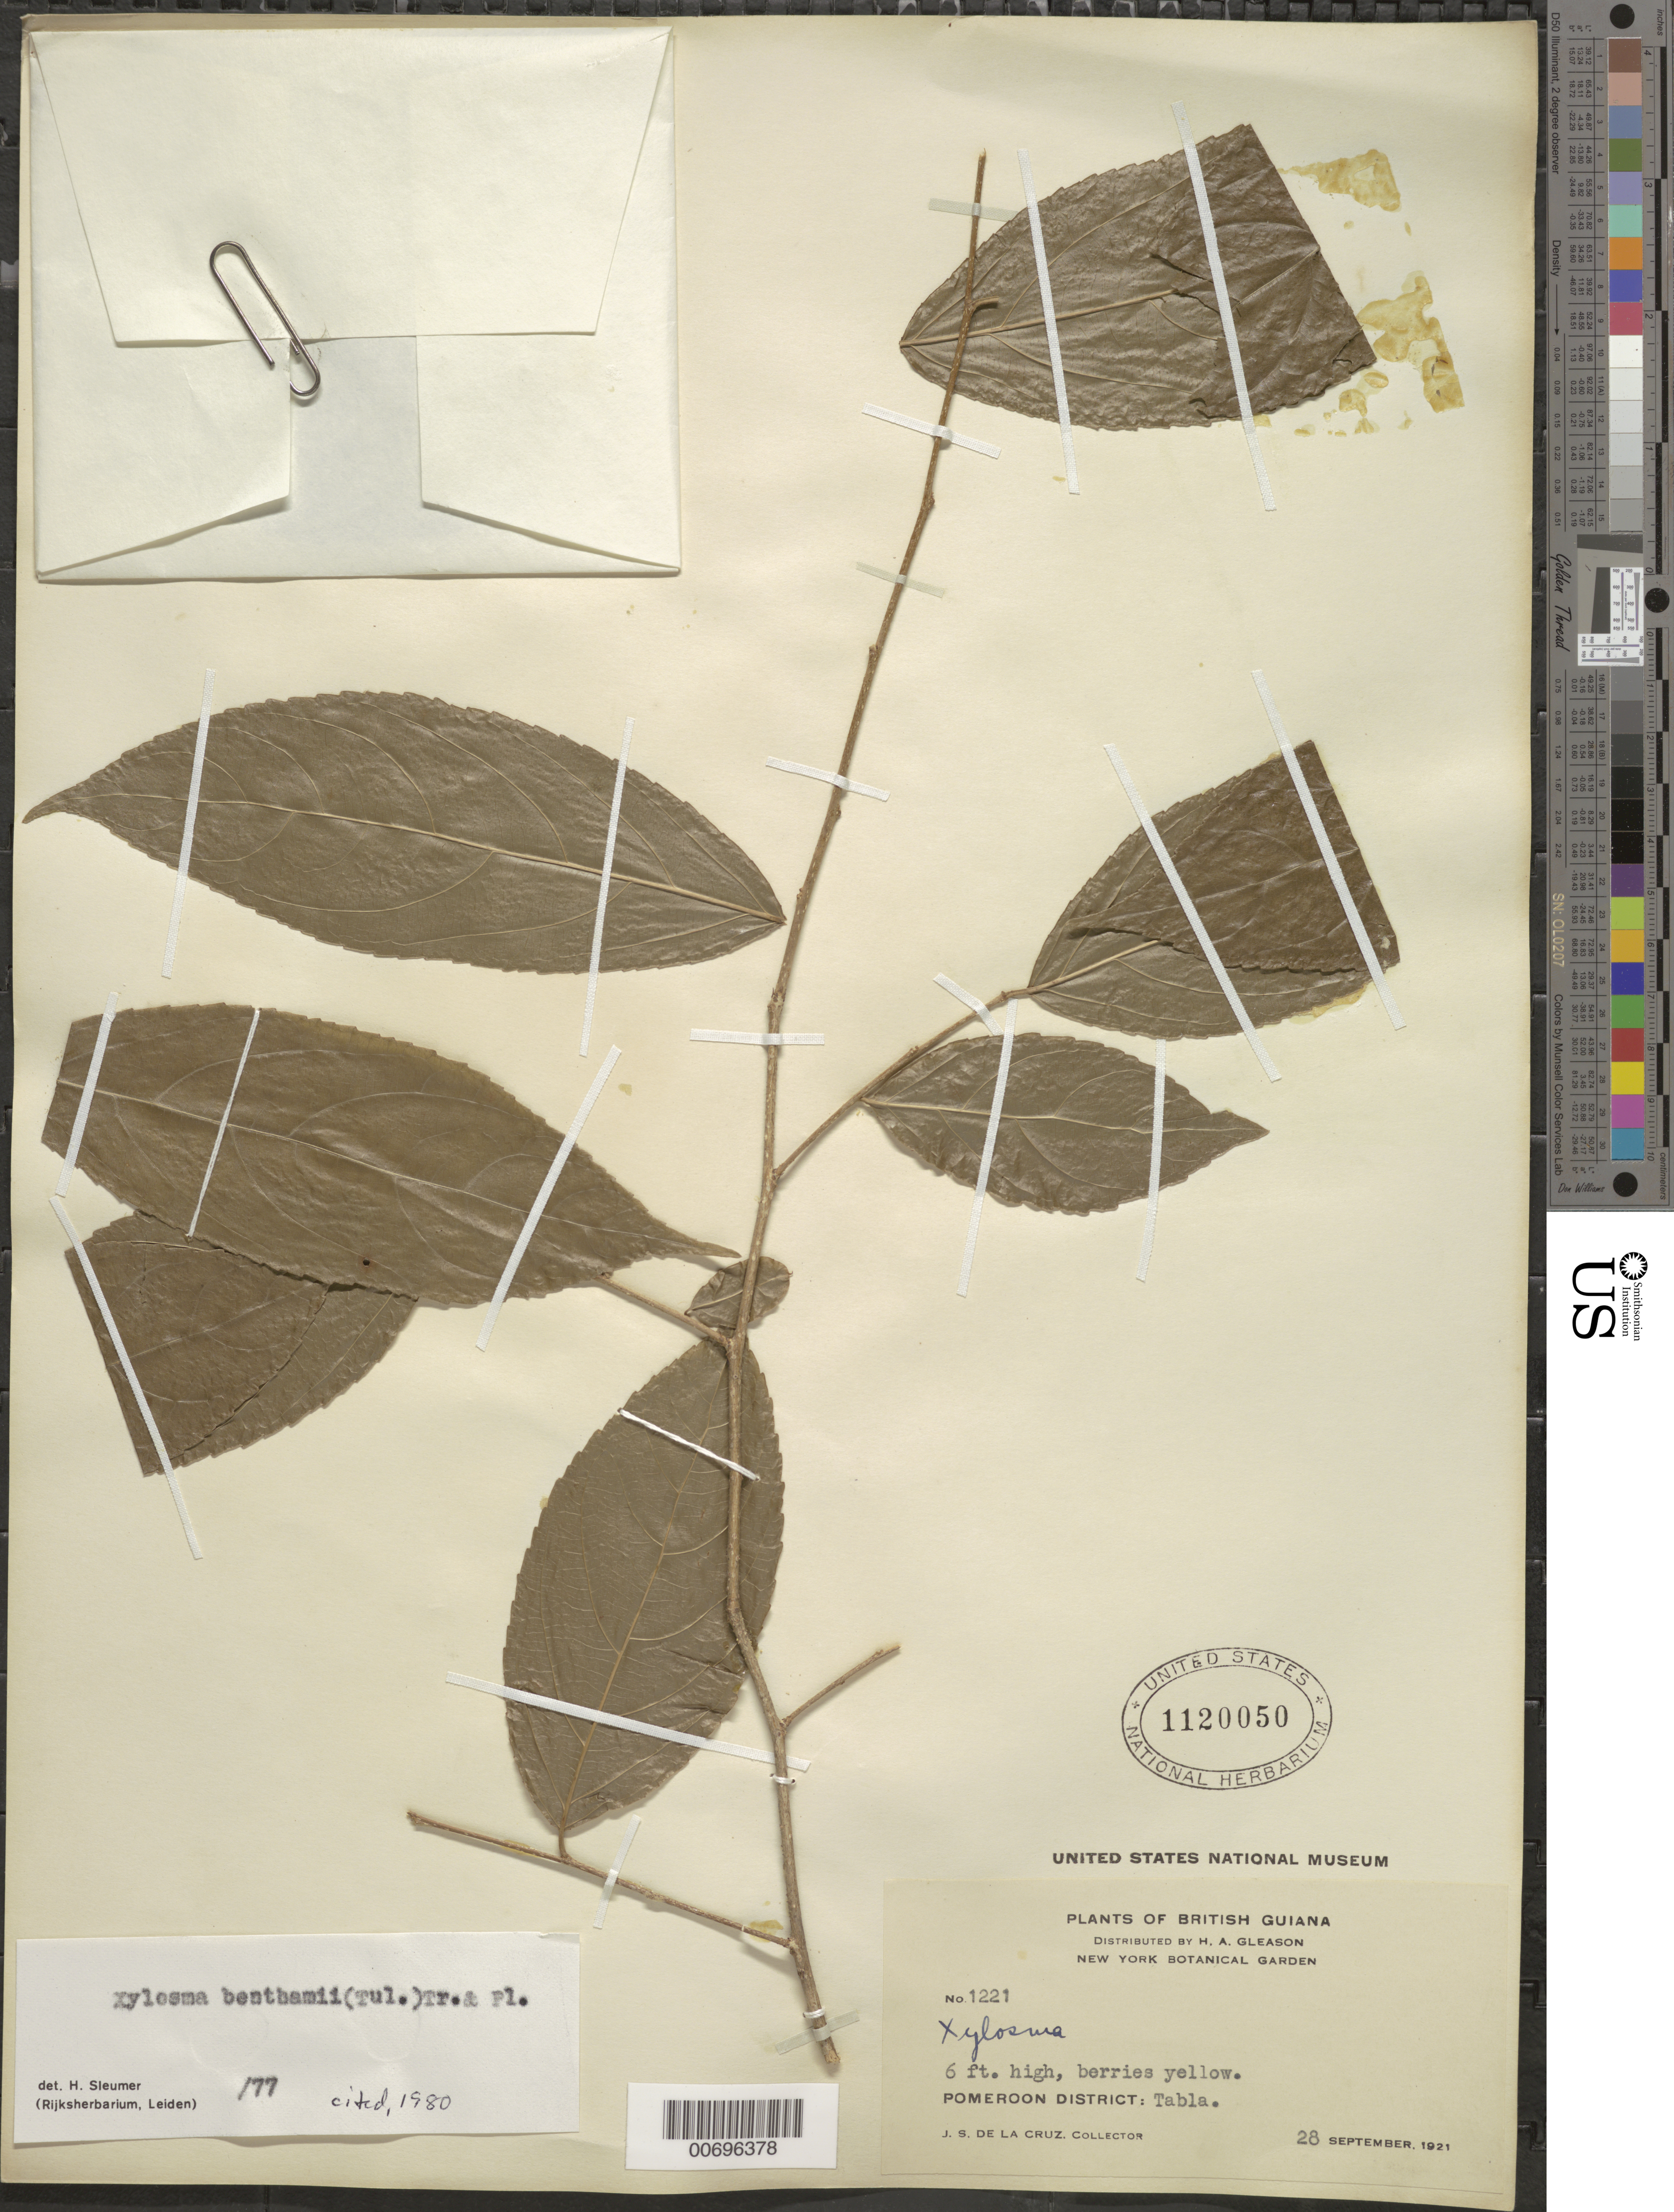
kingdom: Plantae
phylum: Tracheophyta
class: Magnoliopsida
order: Malpighiales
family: Salicaceae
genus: Xylosma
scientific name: Xylosma benthamii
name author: (Tul.) Triana & Planch.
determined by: Sleumer, H. O.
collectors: J. S. de la Cruz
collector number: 1221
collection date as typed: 28-Sep-21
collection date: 1921-09-28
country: Guyana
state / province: Barima-Waini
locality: Tabla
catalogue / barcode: US 1120050